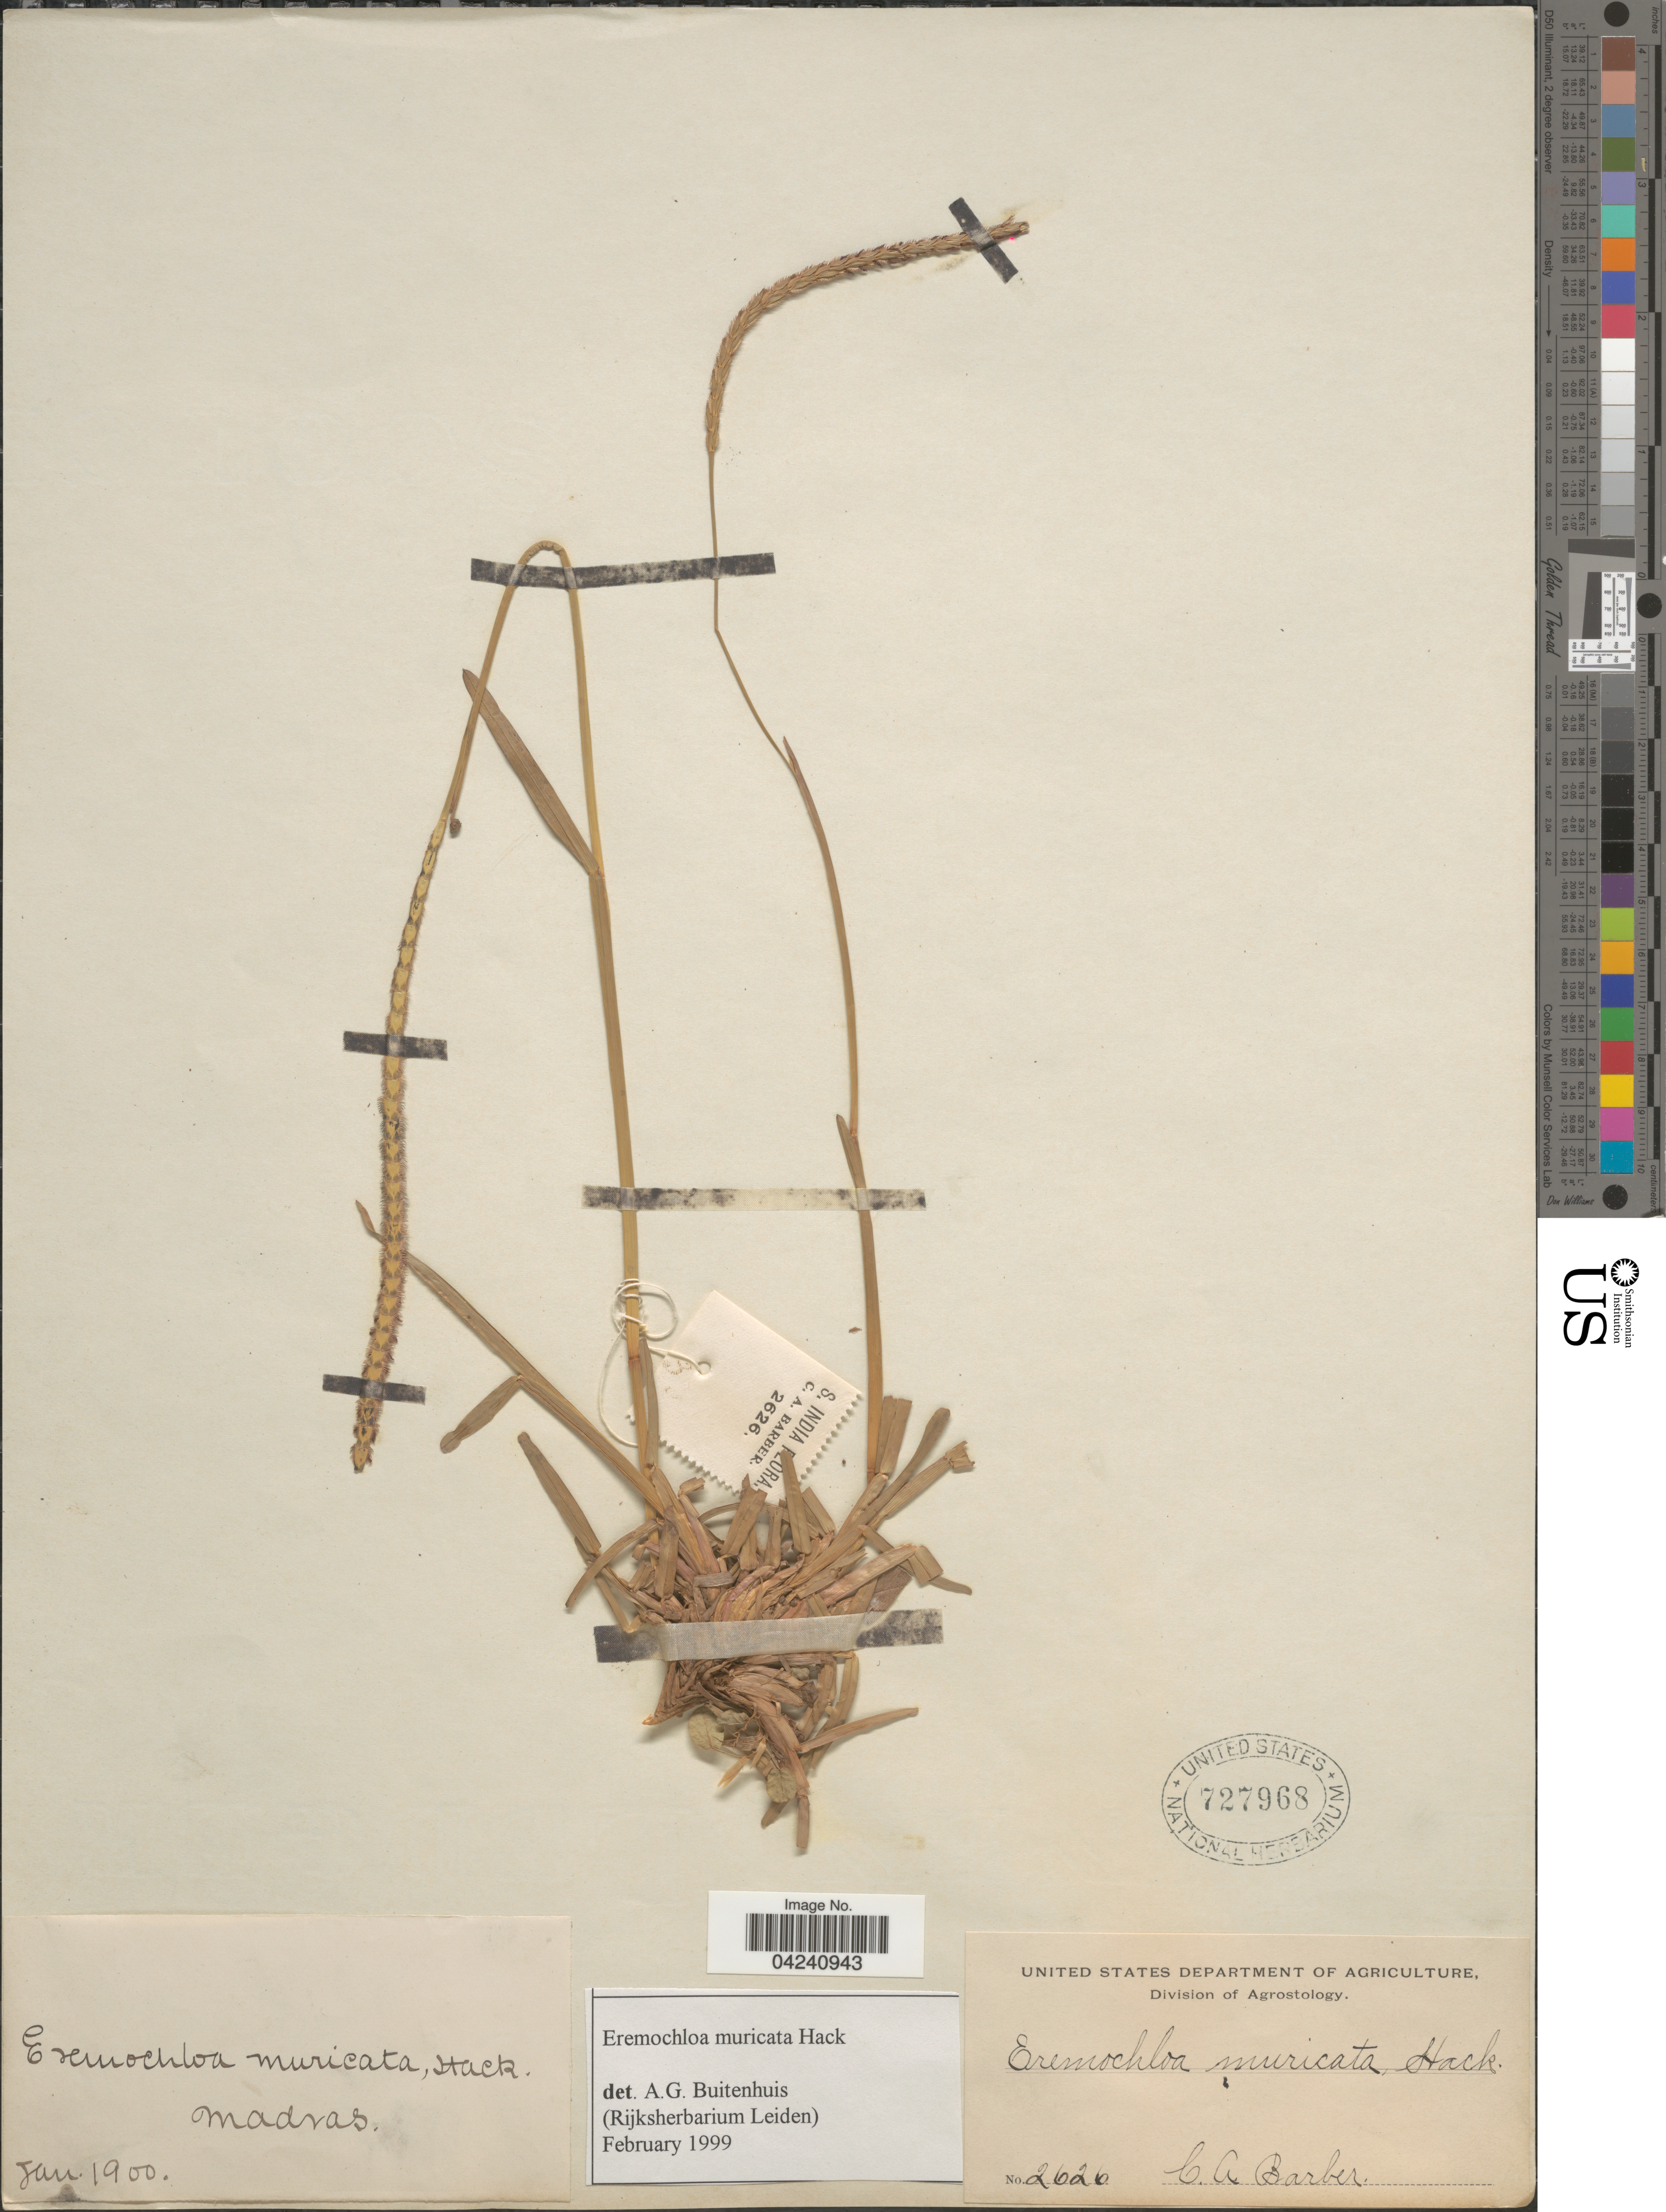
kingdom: Plantae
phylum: Tracheophyta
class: Liliopsida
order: Poales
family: Poaceae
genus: Eremochloa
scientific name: Eremochloa muricata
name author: (Retz.) Hack.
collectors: C. Barber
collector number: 2626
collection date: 1900-01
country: India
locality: Madras.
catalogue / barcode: US 727968